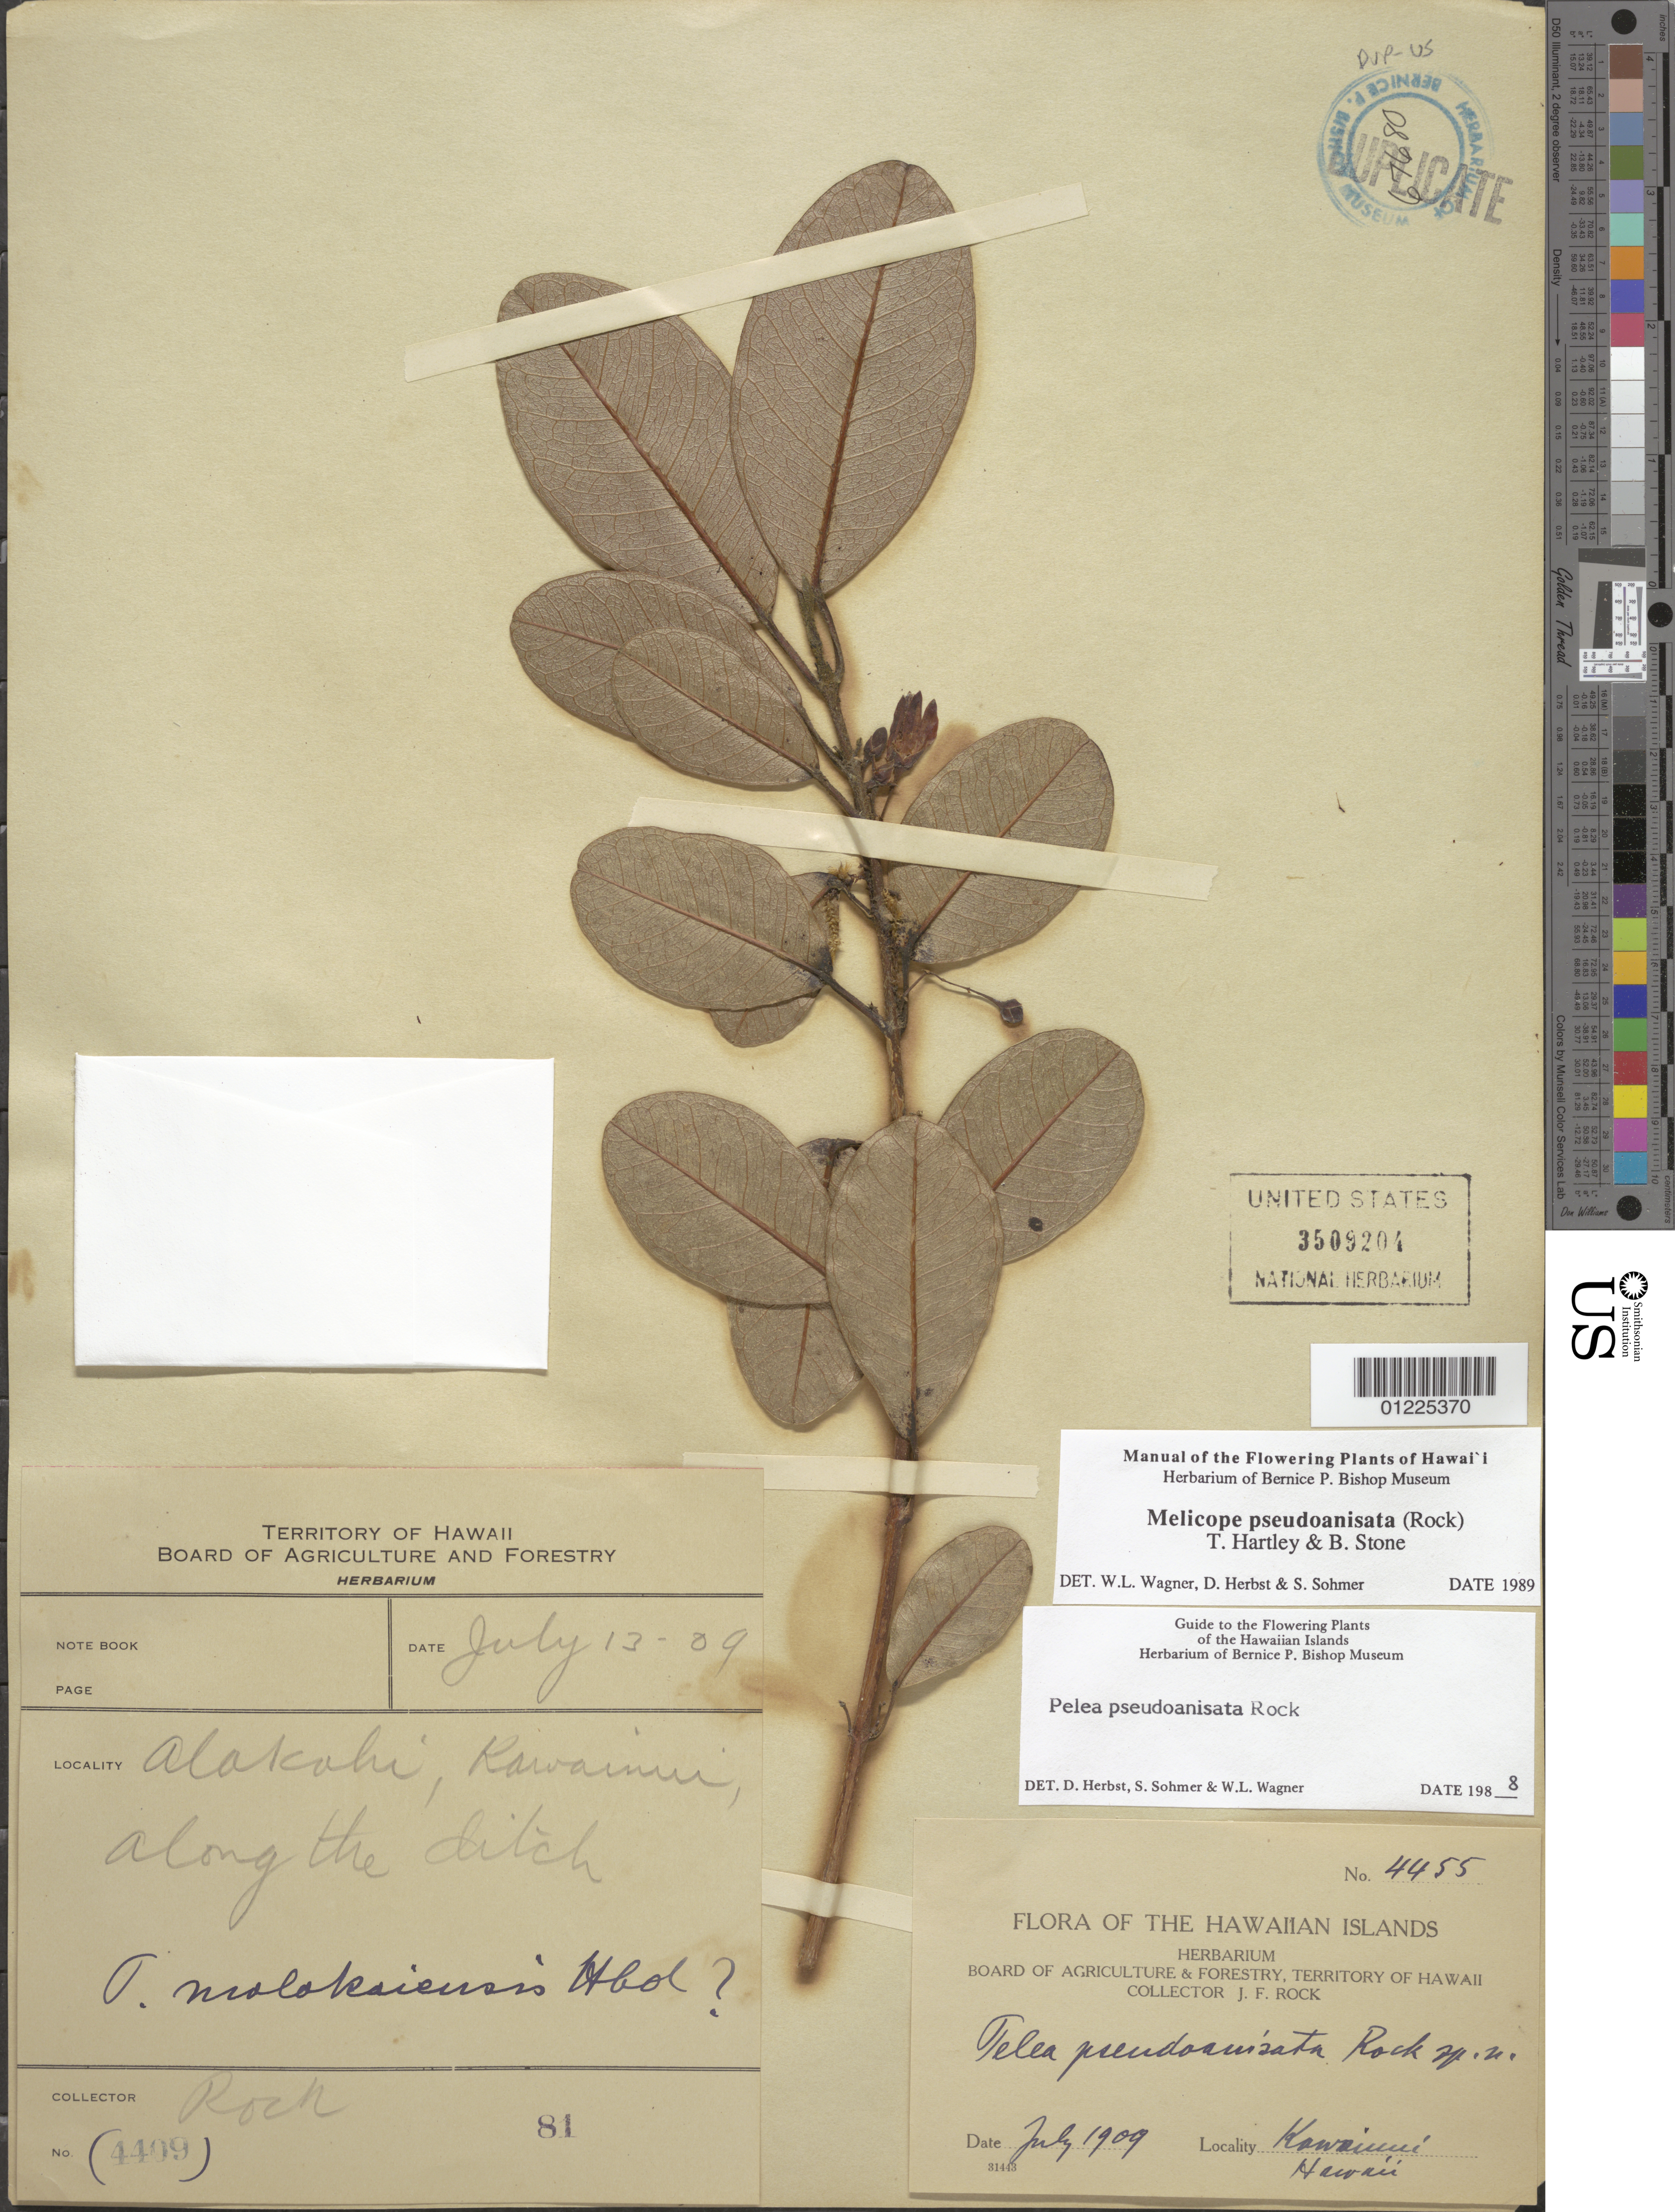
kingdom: Plantae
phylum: Tracheophyta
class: Magnoliopsida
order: Sapindales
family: Rutaceae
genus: Melicope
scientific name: Melicope pseudoanisata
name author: (Rock) T.G. Hartley & B.C. Stone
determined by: Herbst, D. R.; Sohmer, S. H.; Wagner, W. L.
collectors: J. F. Rock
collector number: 4455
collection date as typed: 13 Jul 1909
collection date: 1909-07-13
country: United States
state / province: Hawaii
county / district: Hawaii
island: Hawaii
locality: Kawainui, Alakahi, along the ditch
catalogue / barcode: US 3509204